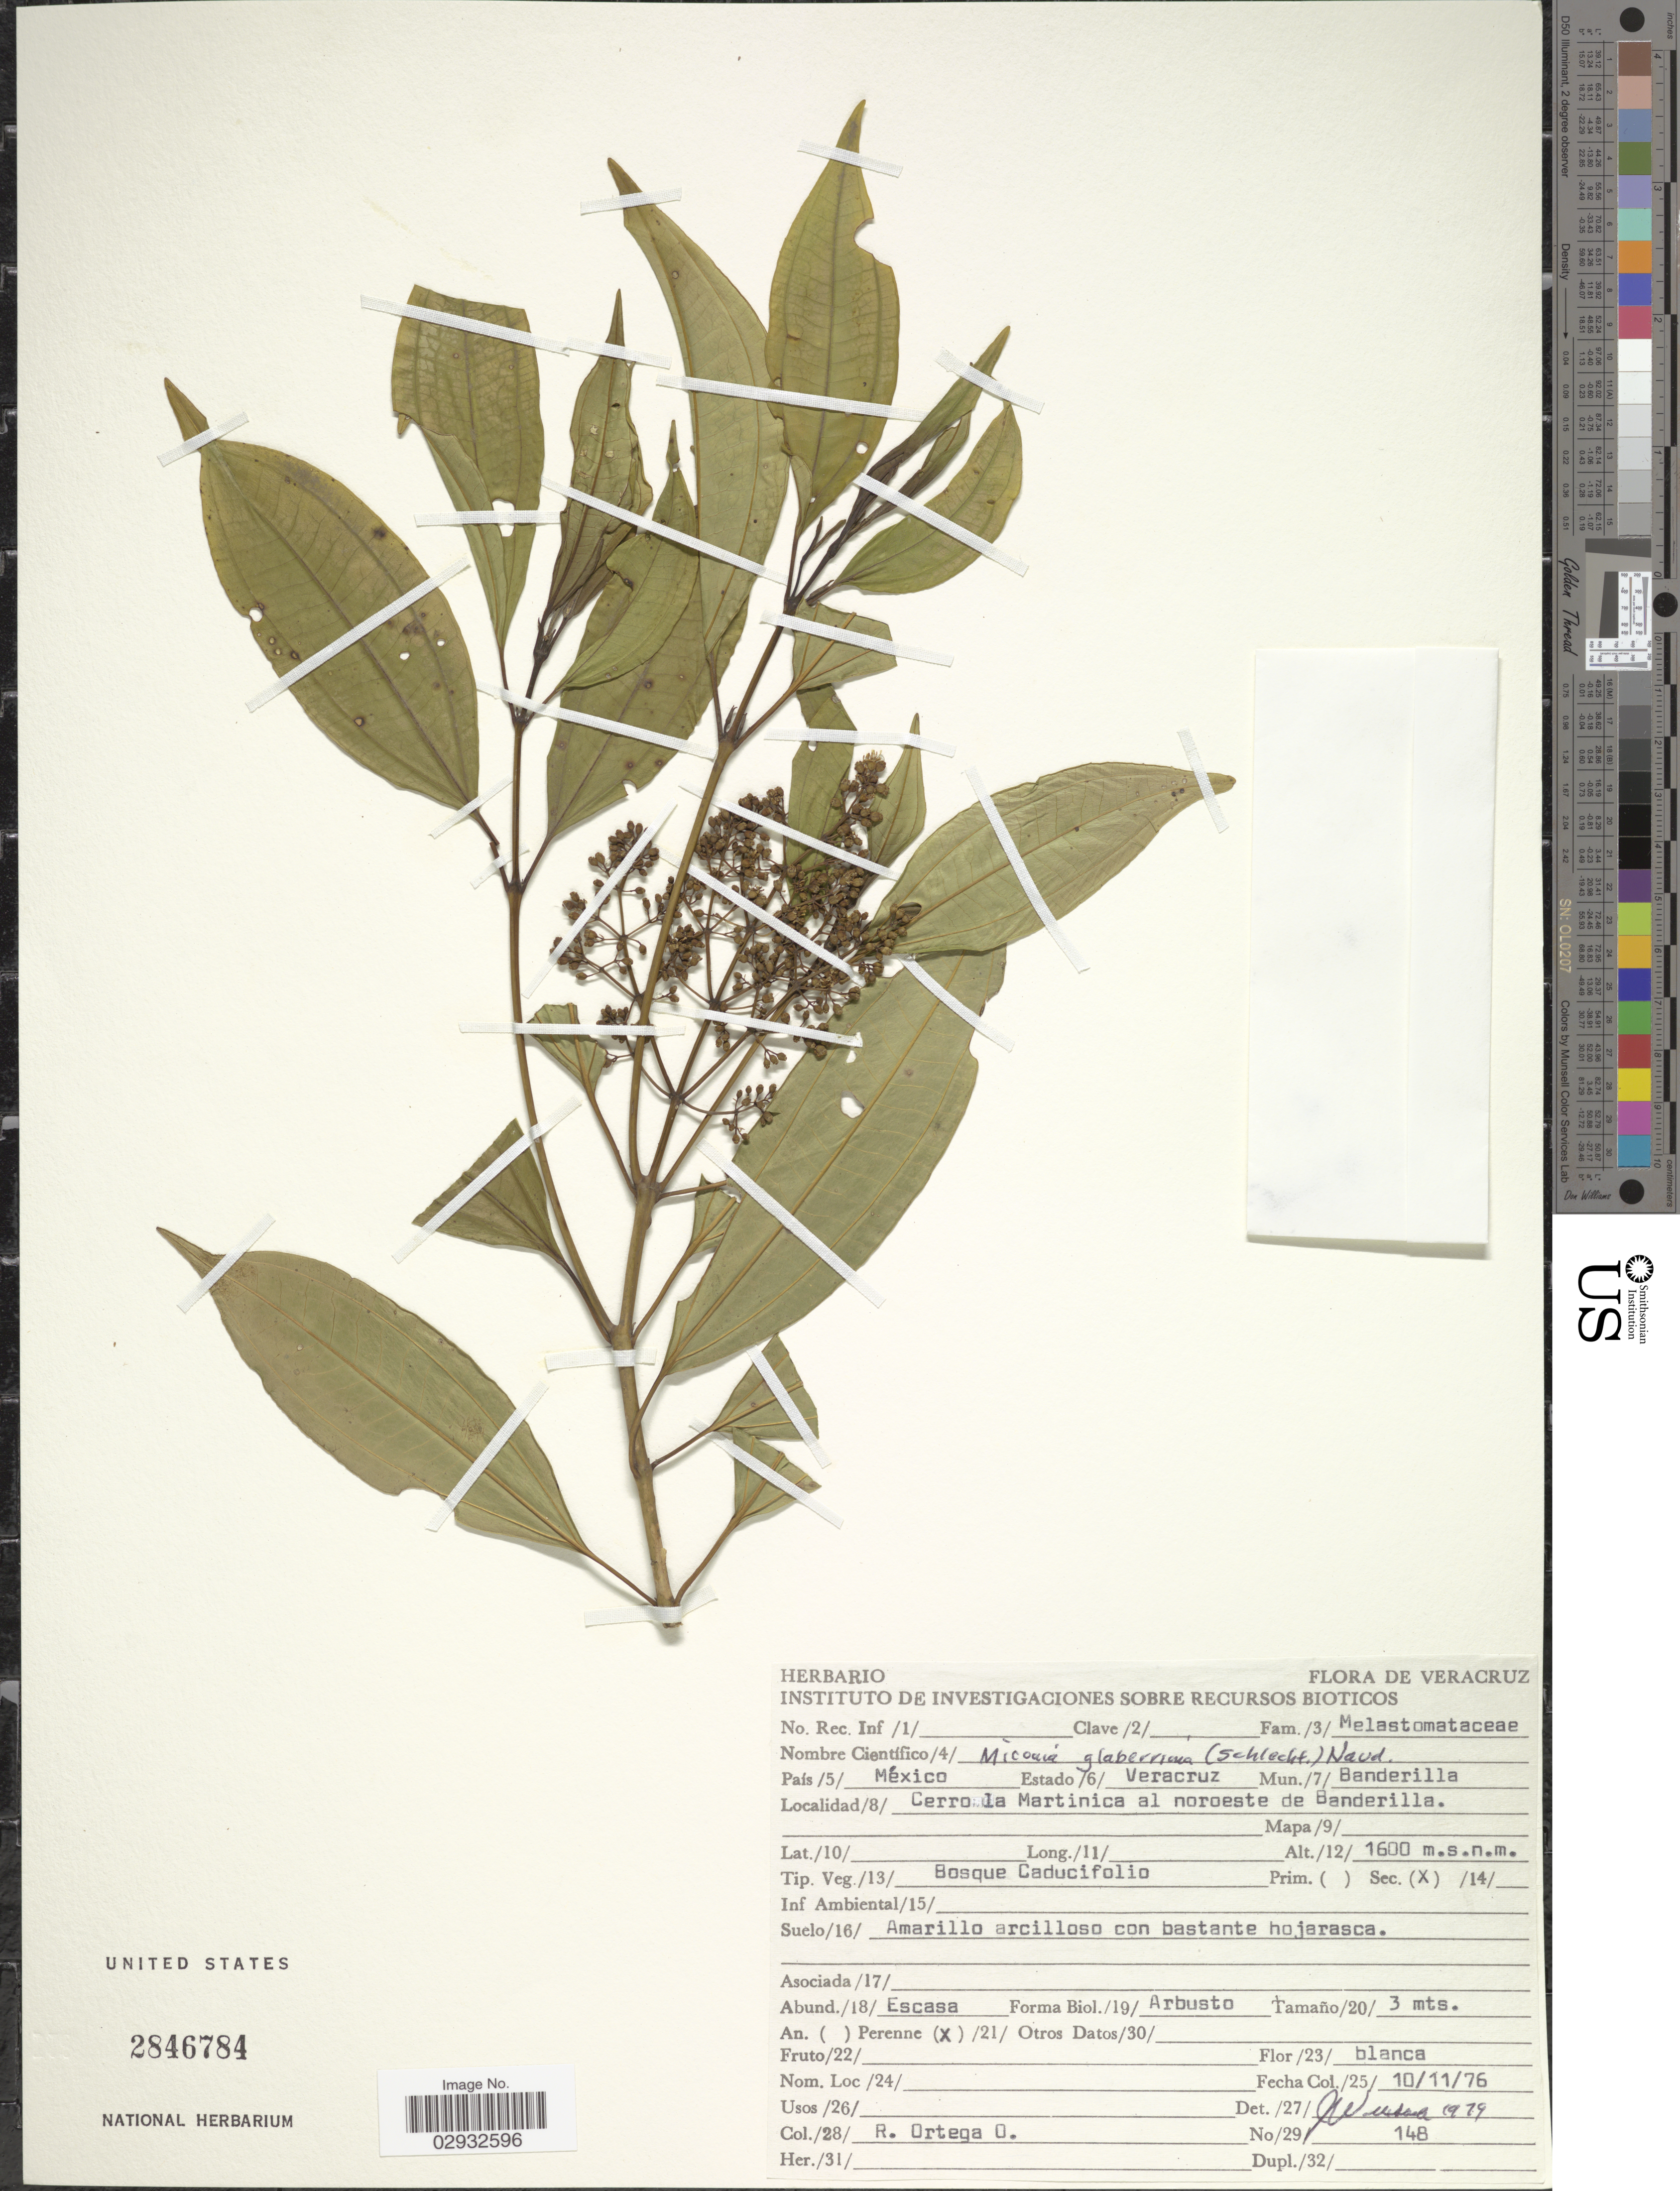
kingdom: Plantae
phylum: Tracheophyta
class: Magnoliopsida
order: Myrtales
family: Melastomataceae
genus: Miconia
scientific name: Miconia glaberrima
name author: (Schltdl.) Naudin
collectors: R. V. Ortega O.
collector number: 148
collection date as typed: Transcribed d/m/y: 10/11/76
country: Mexico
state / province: Veracruz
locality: Estado Veracruz. Mun. Banderilla. Cerro la Martinica al noroeste de Banderilla.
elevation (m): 1600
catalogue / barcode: US 2846784